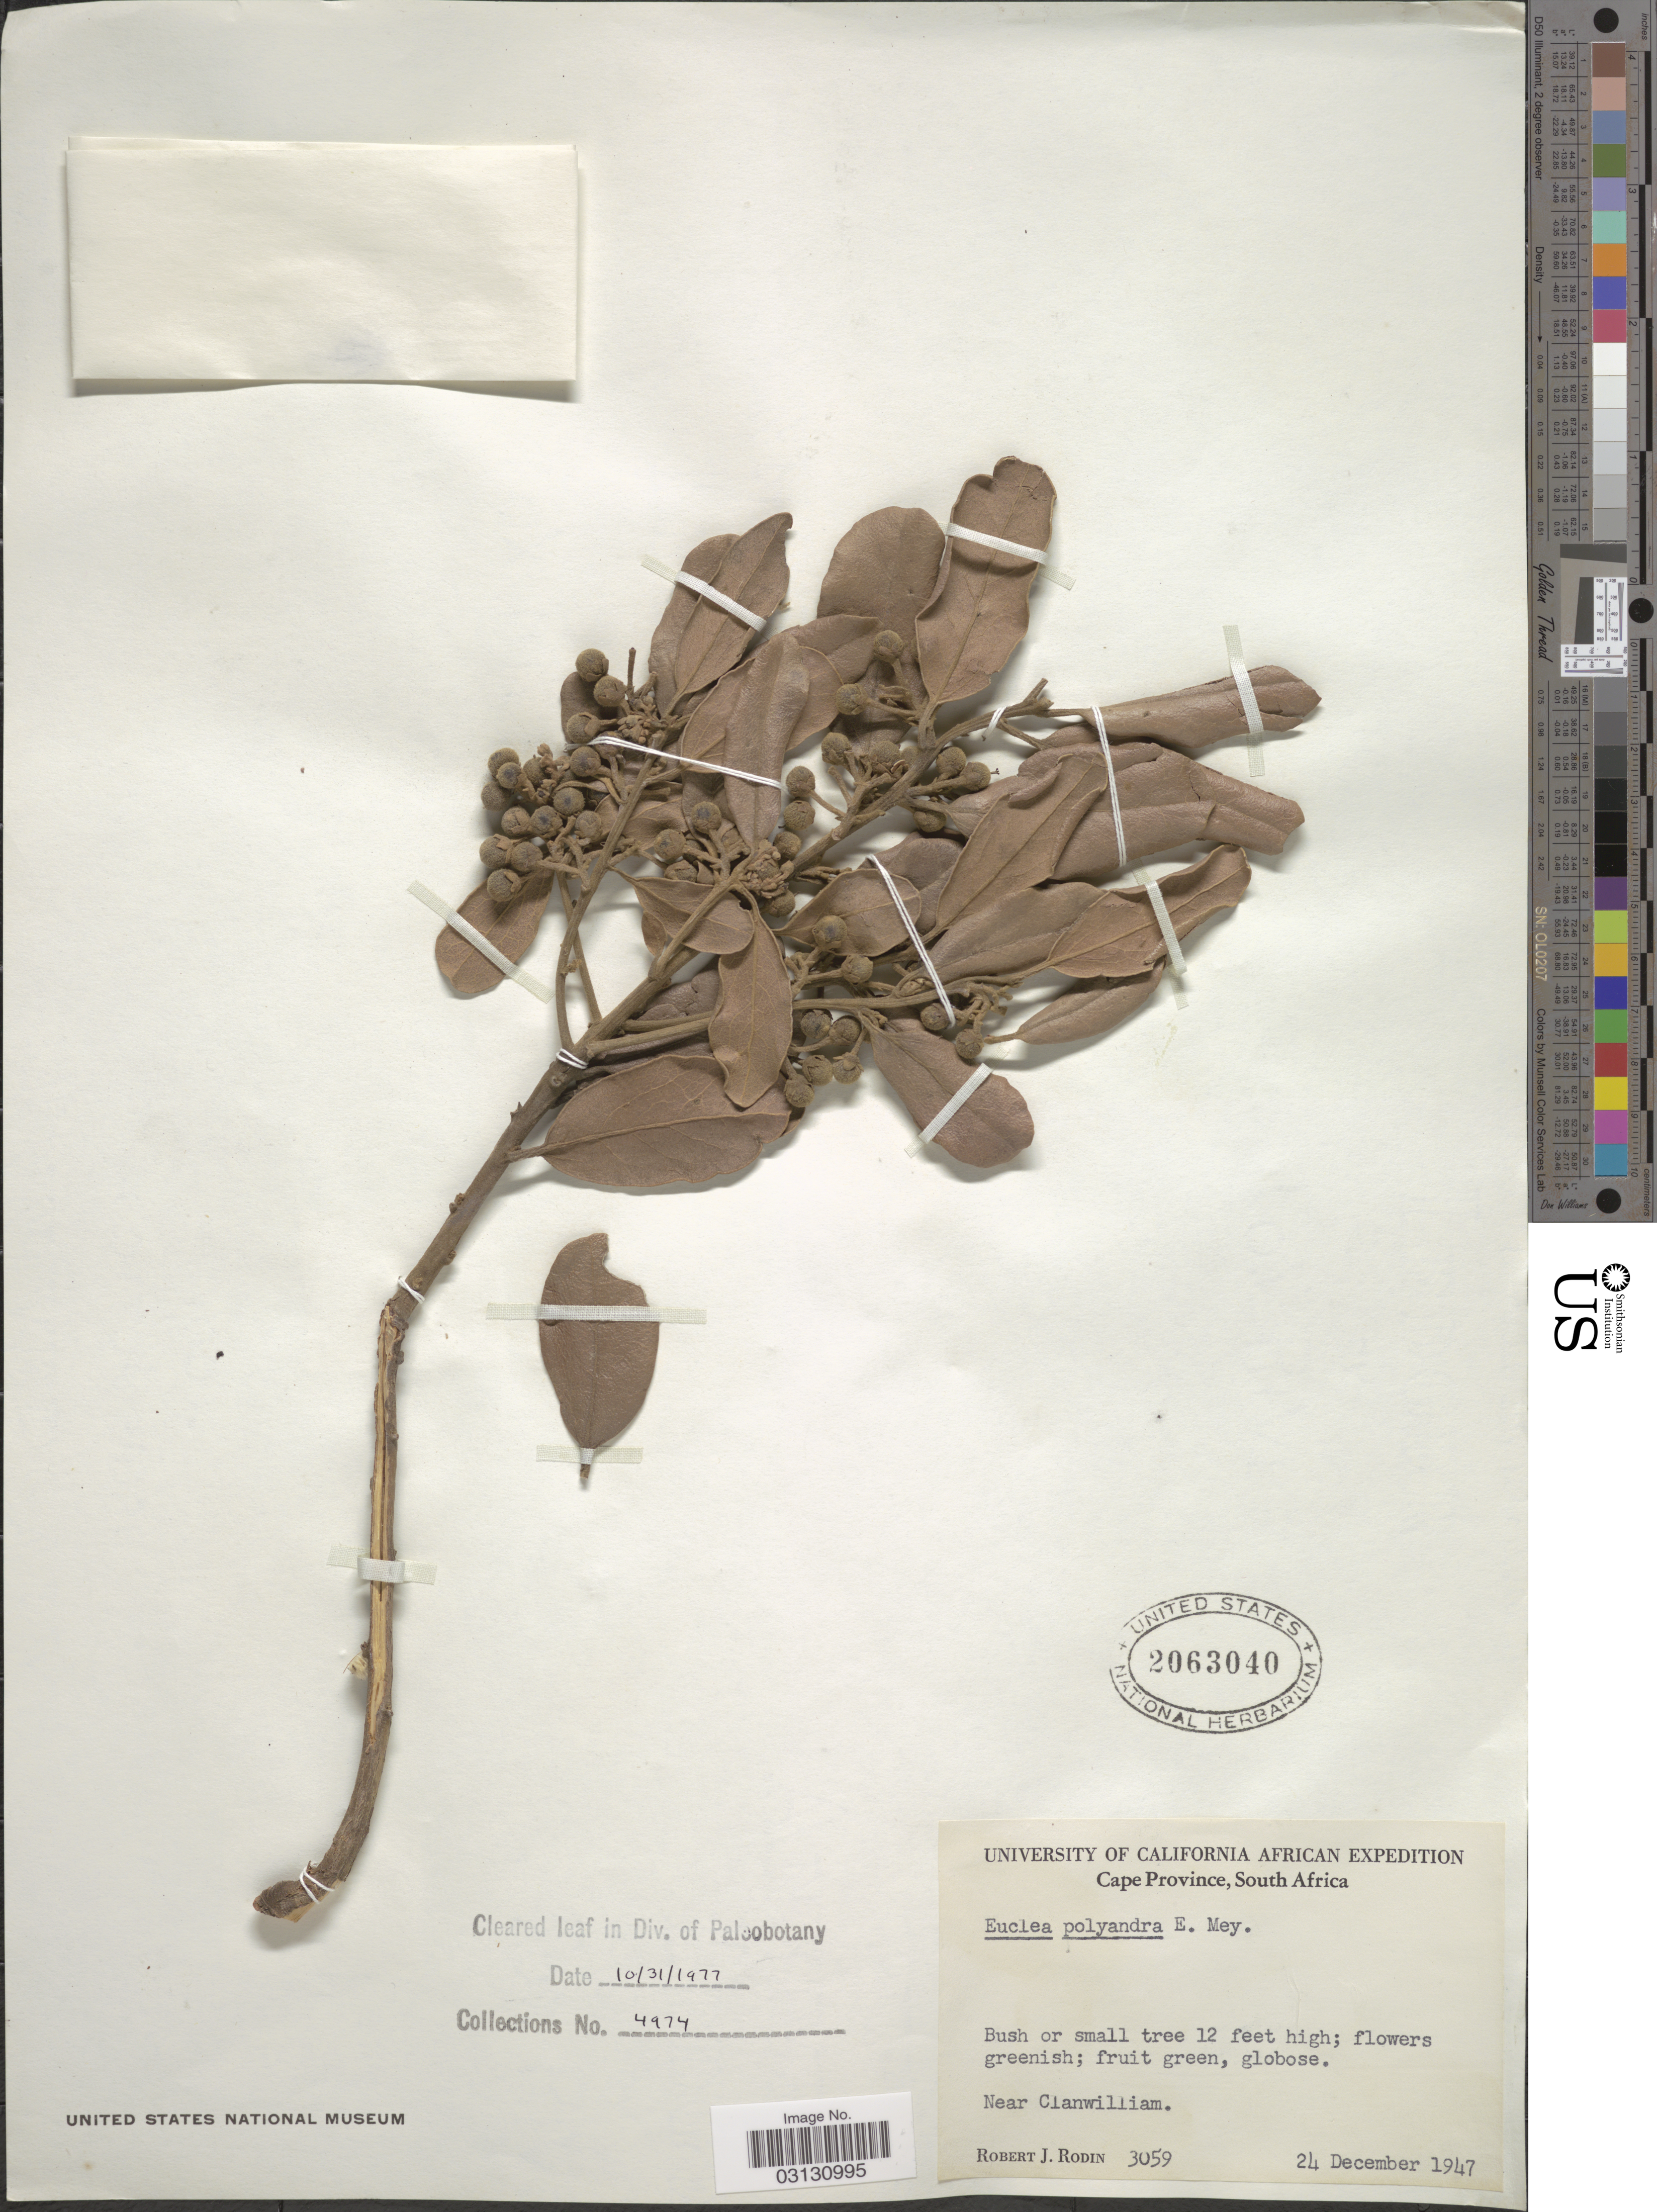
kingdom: Plantae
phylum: Tracheophyta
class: Magnoliopsida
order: Ericales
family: Ebenaceae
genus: Euclea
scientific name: Euclea polyandra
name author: (L. f. ex) E. Mey. ex Hiern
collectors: R. J. Rodin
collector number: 3059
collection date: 1947-12-24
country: South Africa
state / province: Western Cape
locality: Near Clanwilliam.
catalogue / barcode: US 2063040